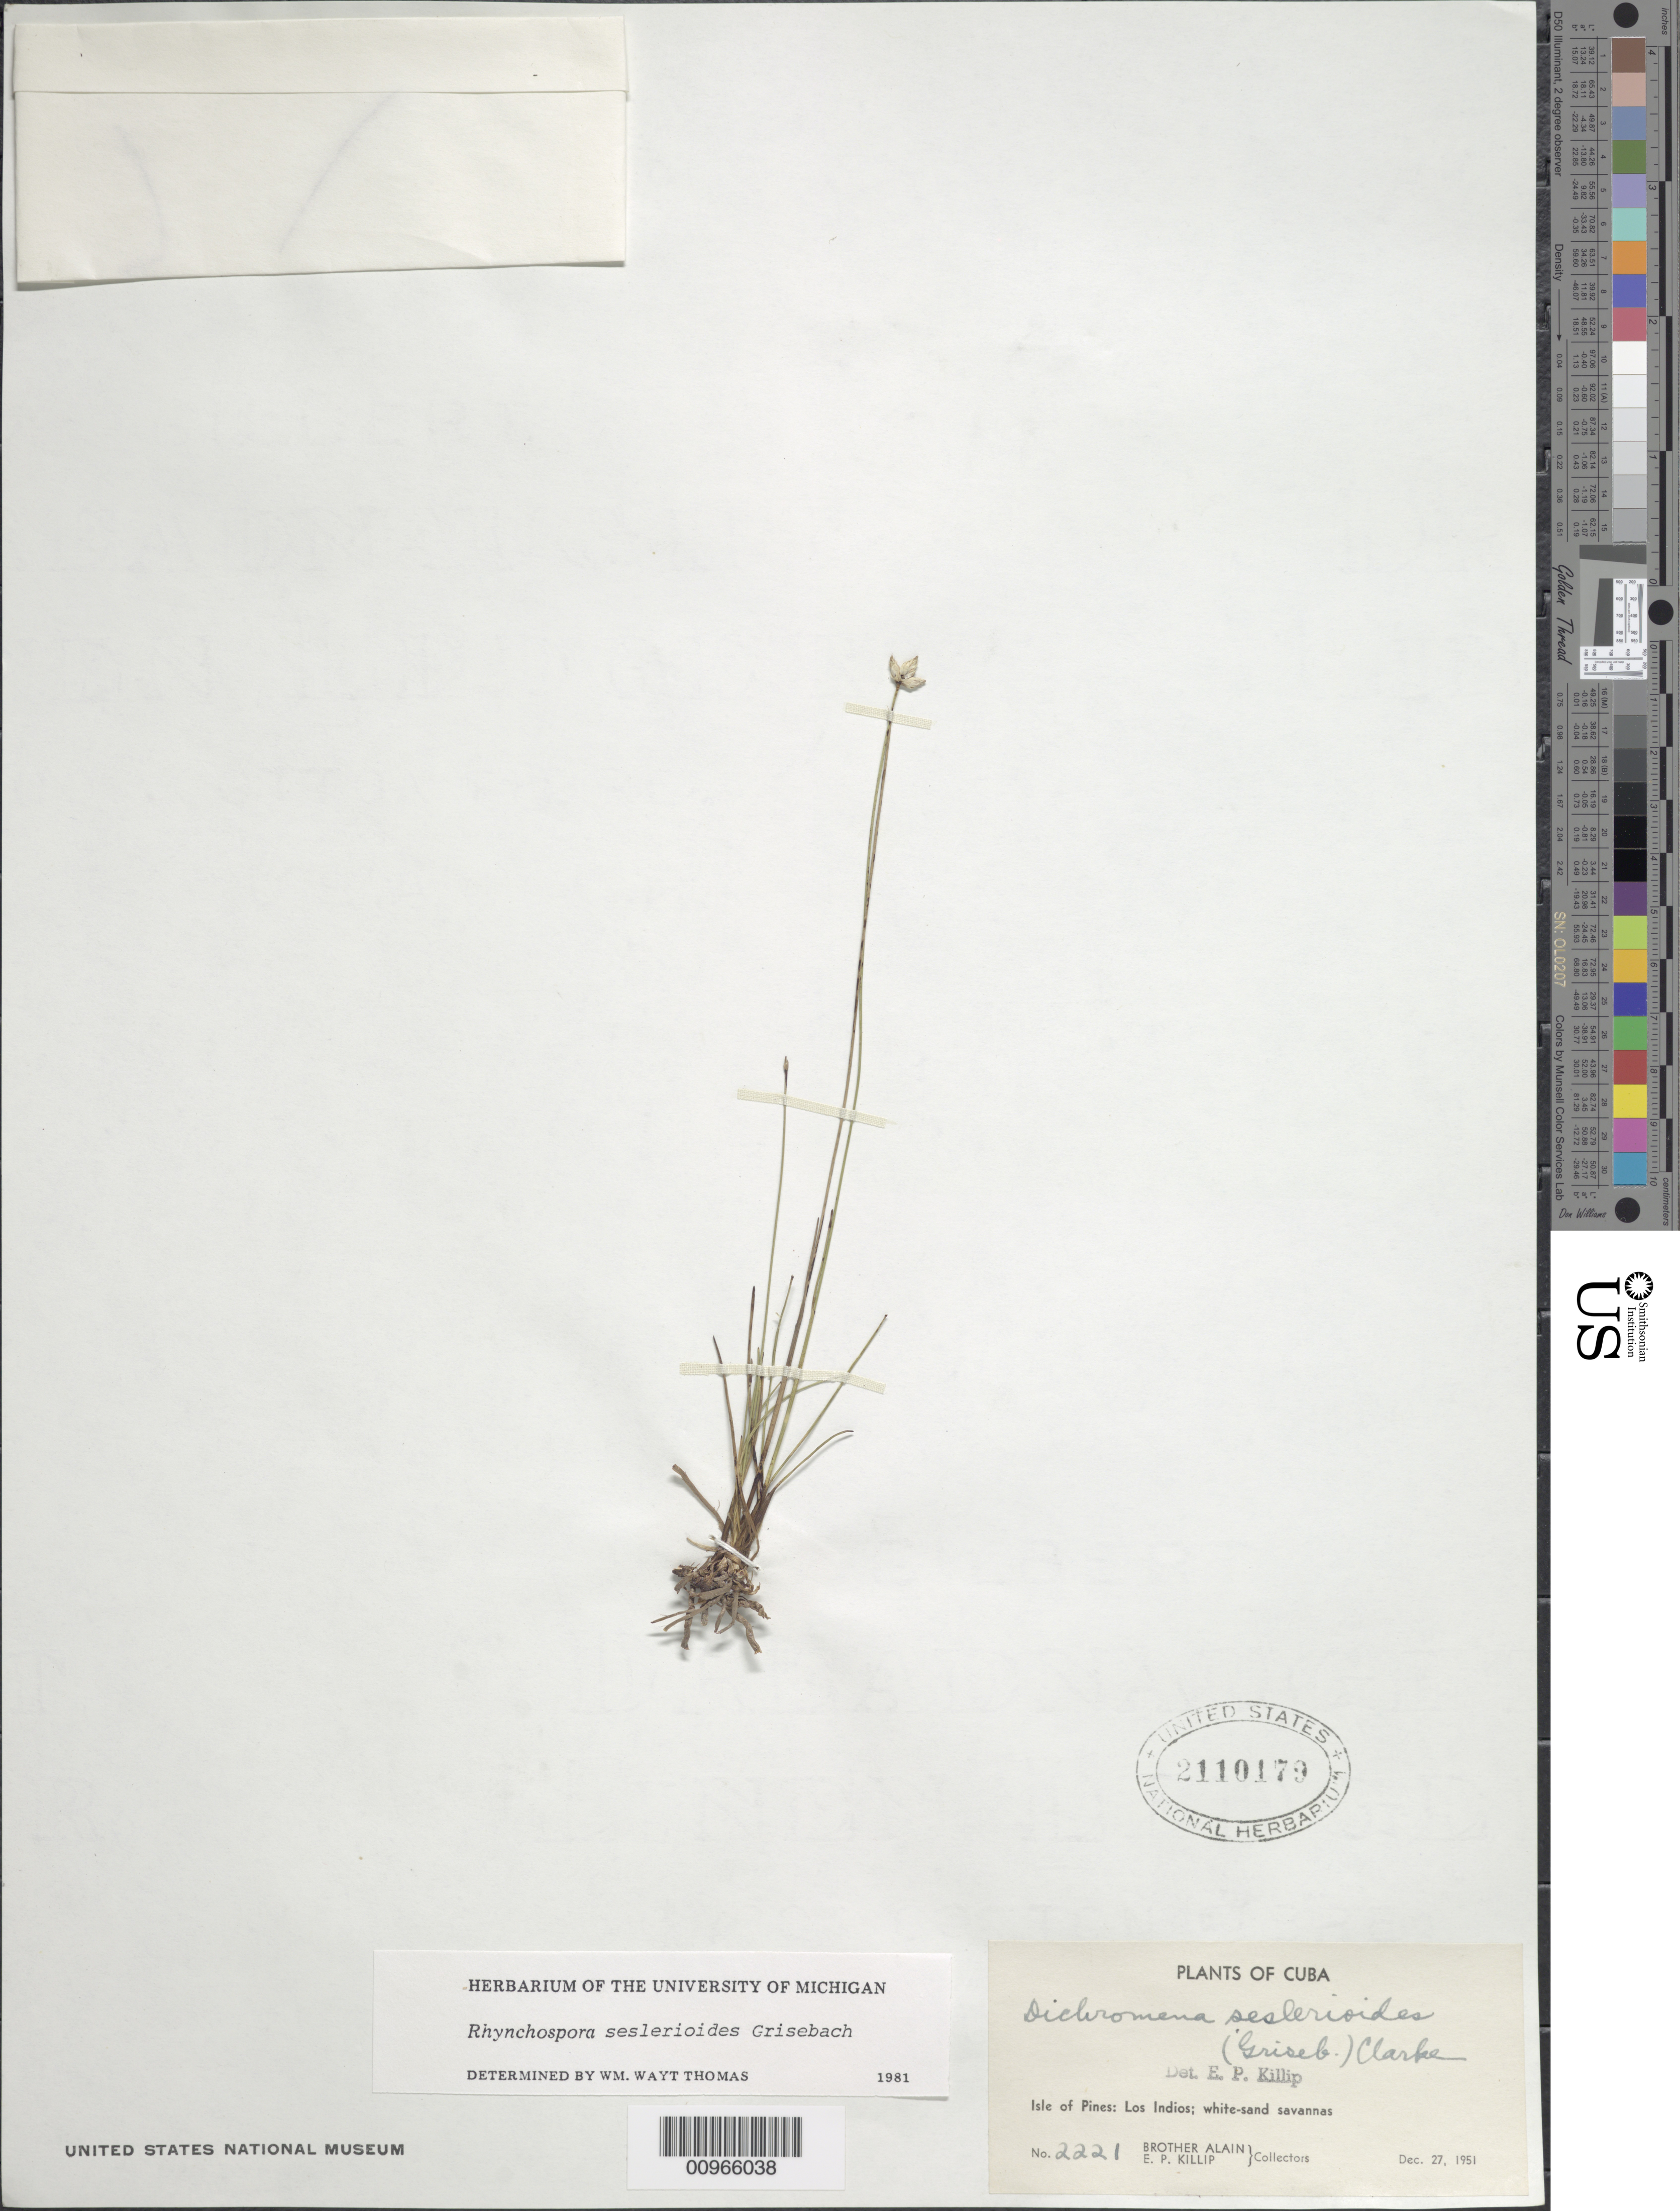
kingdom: Plantae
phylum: Tracheophyta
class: Liliopsida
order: Poales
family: Cyperaceae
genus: Rhynchospora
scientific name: Rhynchospora seslerioides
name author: Griseb.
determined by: Thomas, W. W.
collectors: A. H. Liogier & E. P. Killip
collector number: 2221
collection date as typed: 27 Dec 1951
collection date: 1951-12-27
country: Cuba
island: Isla de la Juventud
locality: Los Indios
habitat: White-sand sabanas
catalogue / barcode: US 2110179